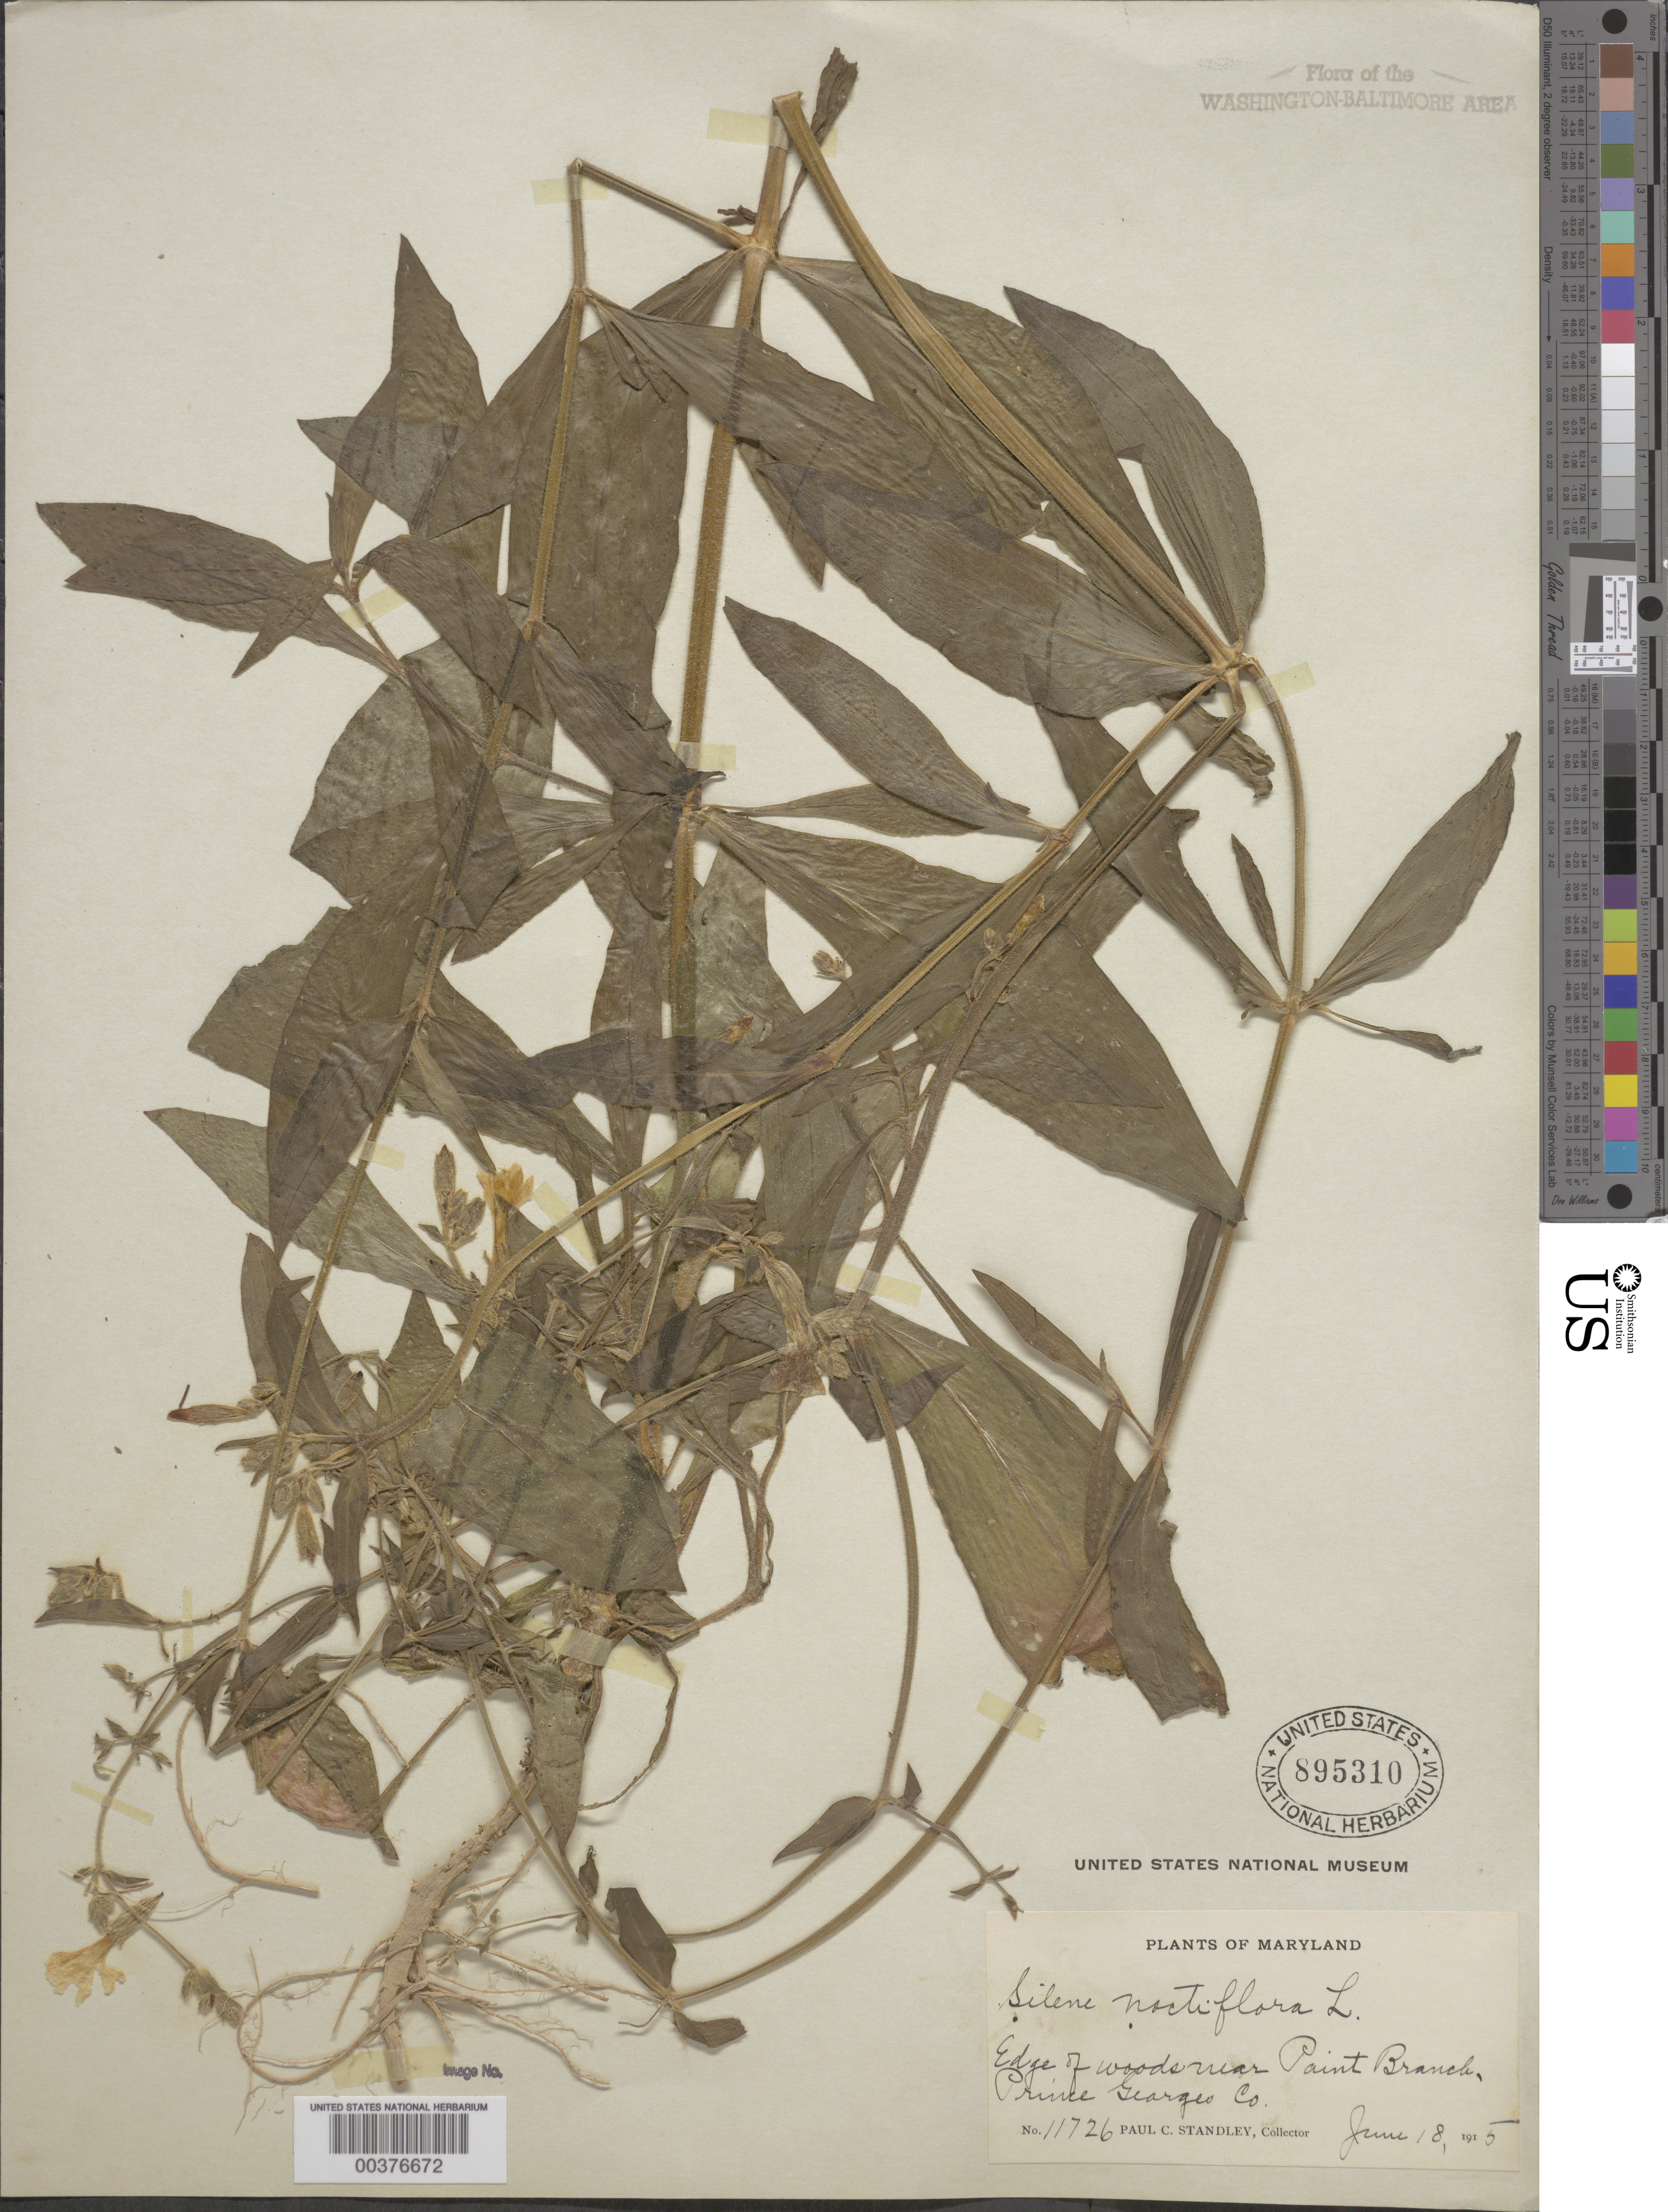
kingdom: Plantae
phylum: Tracheophyta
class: Magnoliopsida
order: Caryophyllales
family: Caryophyllaceae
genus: Silene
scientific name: Silene noctiflora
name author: L.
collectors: P. C. Standley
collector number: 11726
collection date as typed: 18 Jun 1915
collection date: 1915-06-18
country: United States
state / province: Maryland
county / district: Prince George's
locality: Paint Branch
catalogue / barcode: US 895310